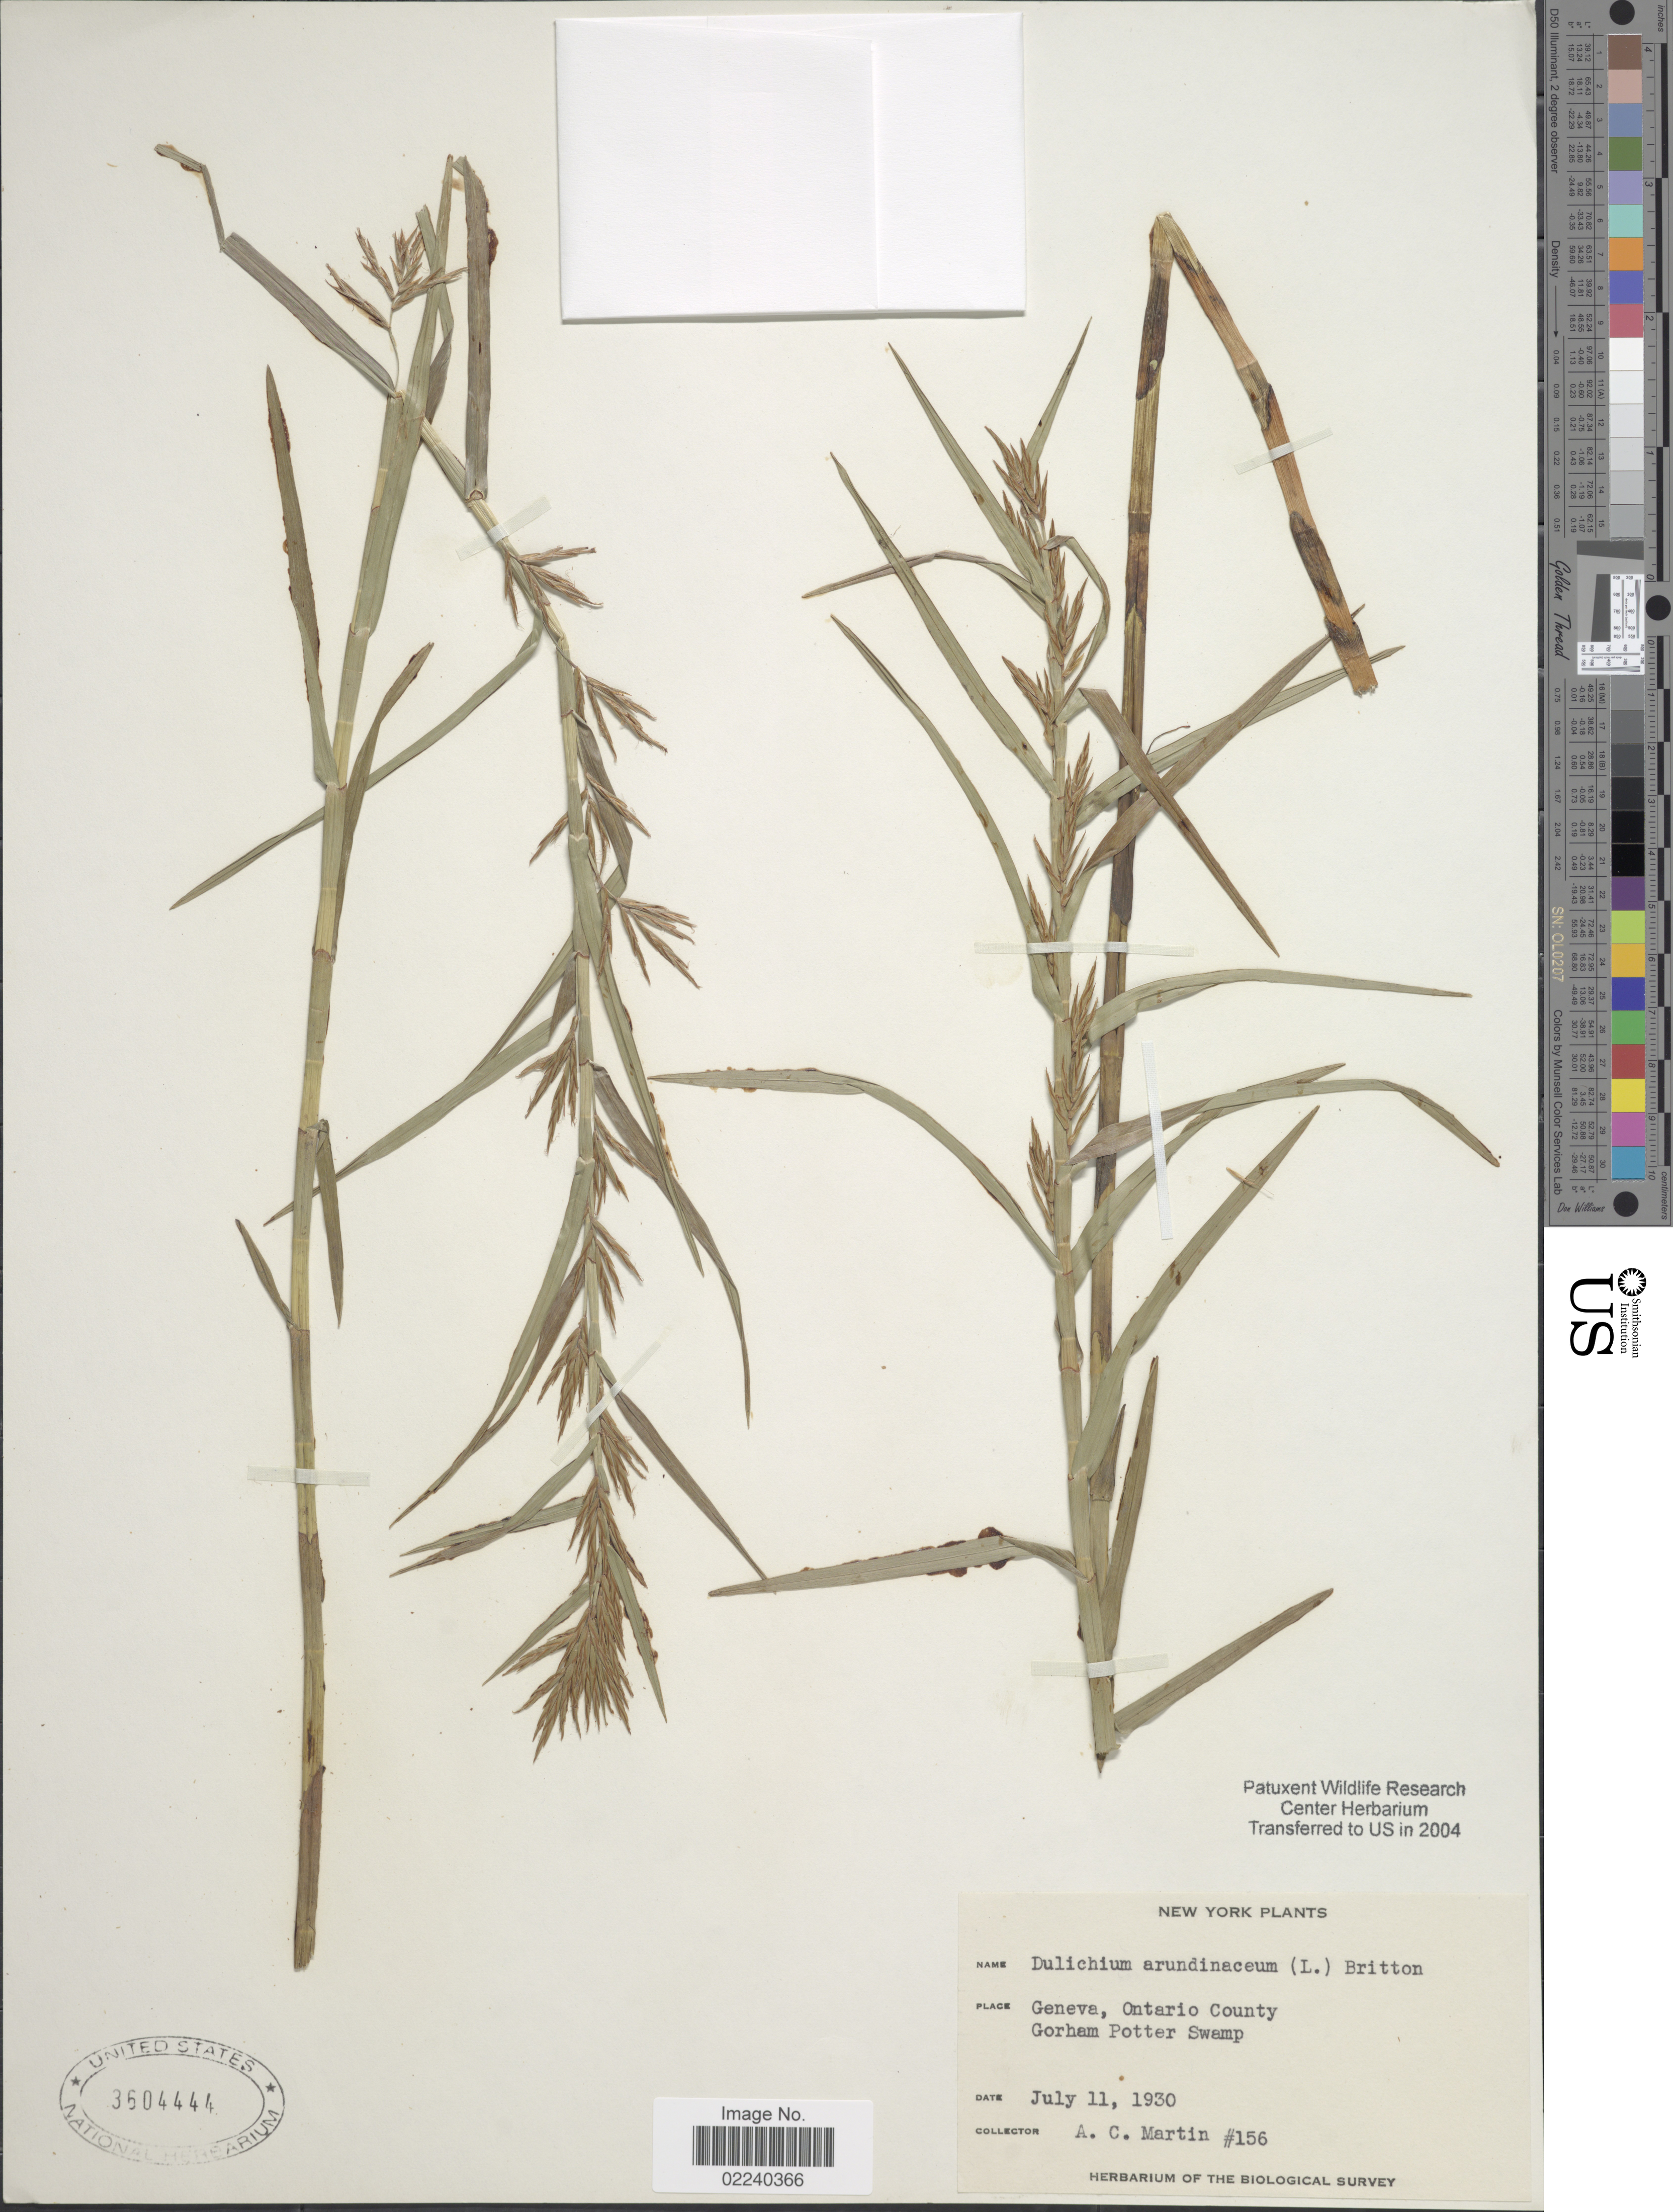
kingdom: Plantae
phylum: Tracheophyta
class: Liliopsida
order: Poales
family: Cyperaceae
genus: Dulichium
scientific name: Dulichium arundinaceum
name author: (L.) Britton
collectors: A. C. Martin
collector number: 156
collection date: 1930-07-11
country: United States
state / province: New York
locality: Geneva, Ontario County, Gorham Potter Swamp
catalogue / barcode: US 3604444